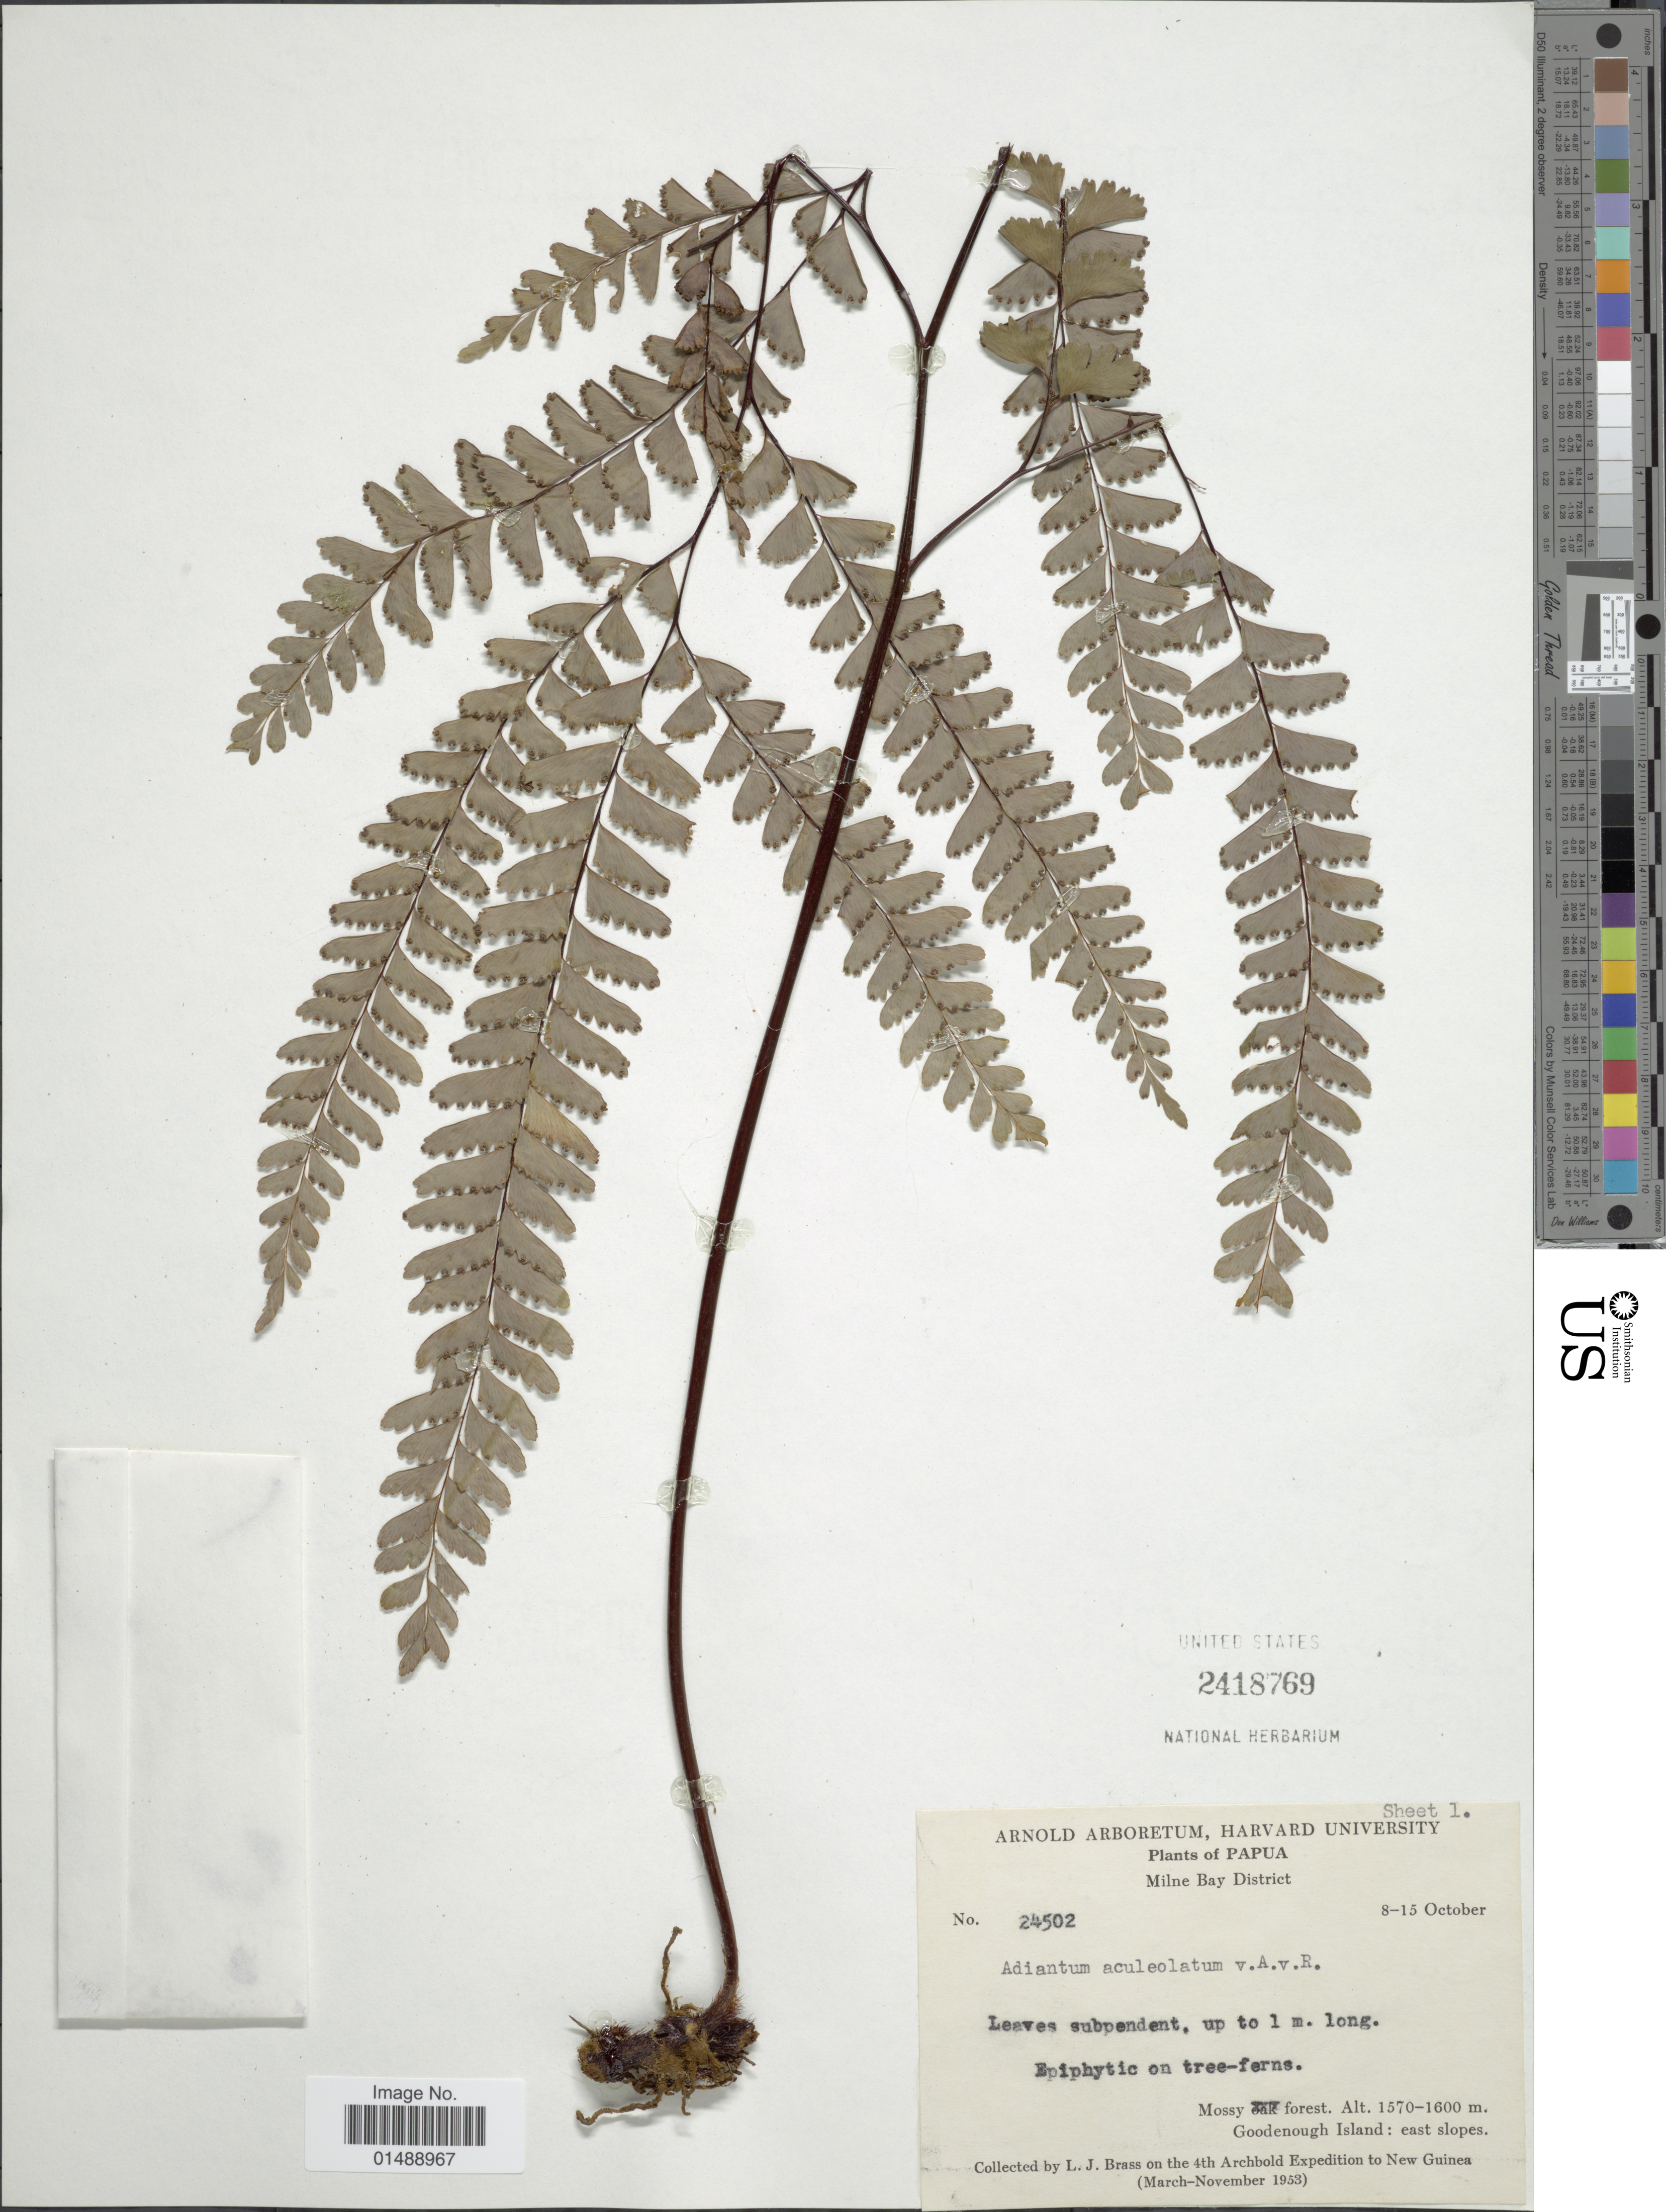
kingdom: Plantae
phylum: Tracheophyta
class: Polypodiopsida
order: Polypodiales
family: Pteridaceae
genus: Adiantum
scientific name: Adiantum aculeatum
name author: L.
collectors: L. J. Brass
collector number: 24502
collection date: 1953-03/1953-11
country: Papua New Guinea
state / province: Milne Bay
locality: Plants of Papua, Milne Bay District, Goodenough Island.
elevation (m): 1570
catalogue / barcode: US 2418769